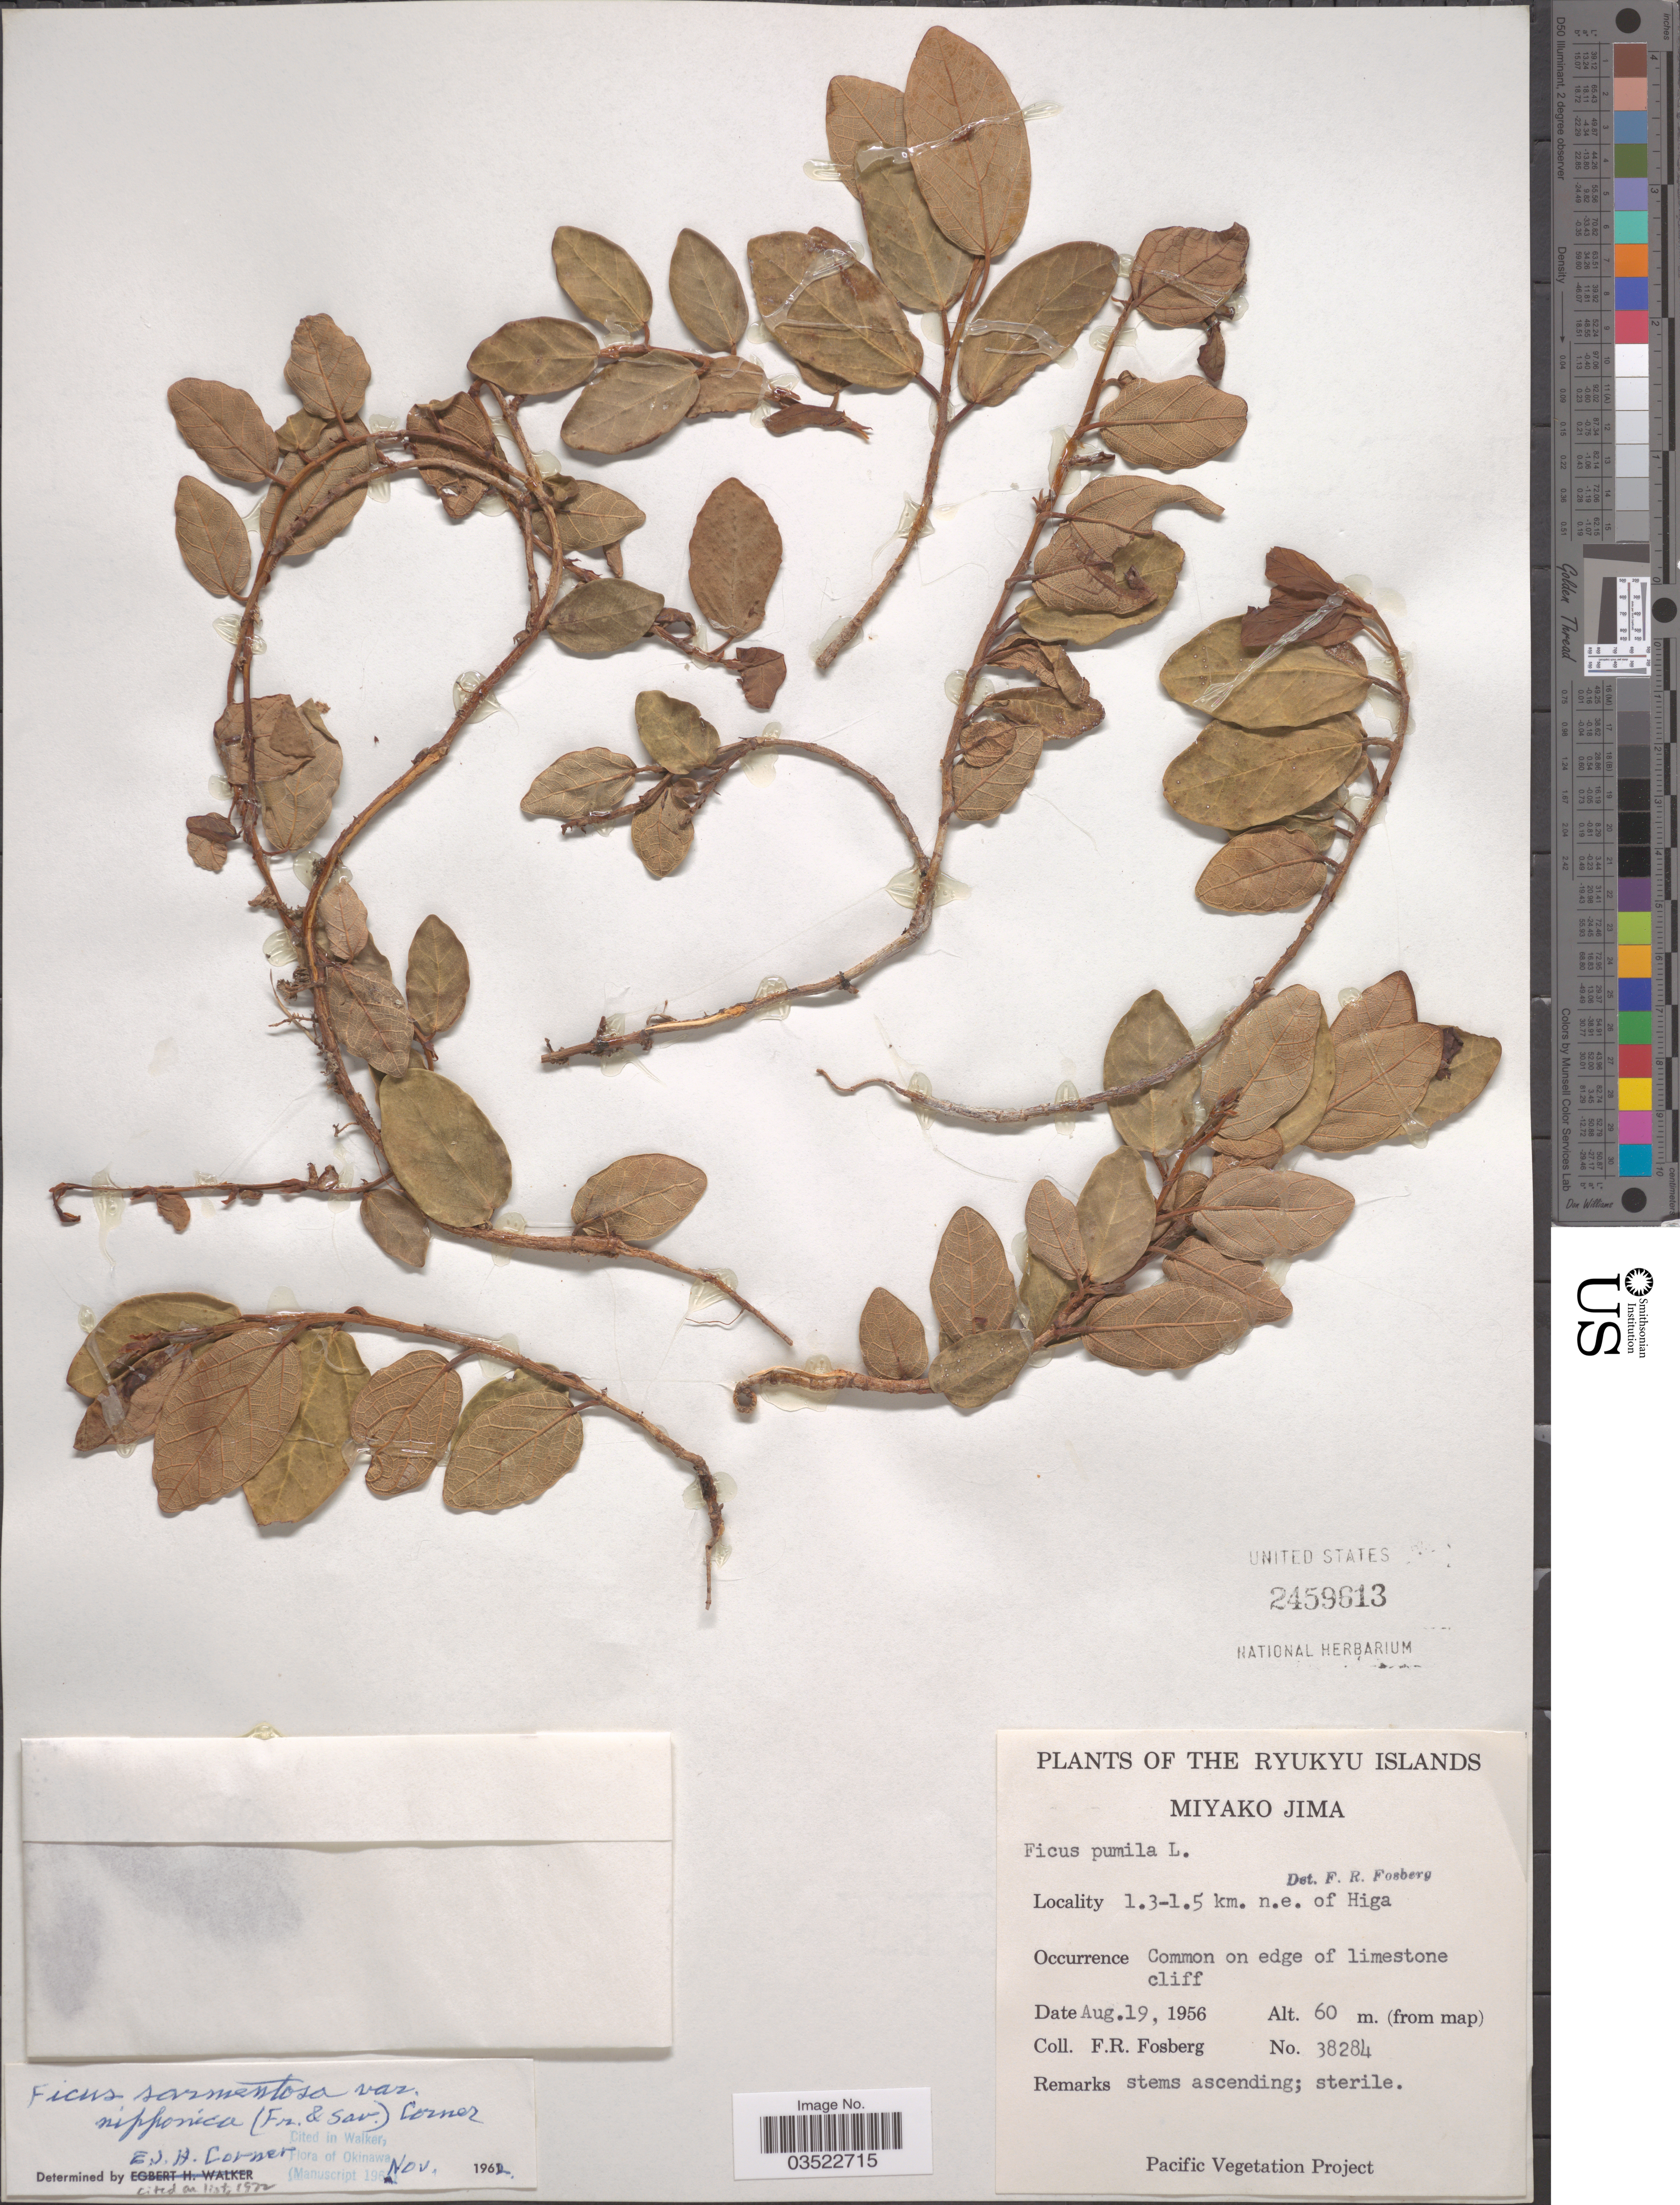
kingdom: Plantae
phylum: Tracheophyta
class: Magnoliopsida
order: Rosales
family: Moraceae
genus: Ficus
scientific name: Ficus sarmentosa var. nipponica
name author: (Franch. & Sav.) Corner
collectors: F. R. Fosberg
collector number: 38284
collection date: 1956-08-19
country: Japan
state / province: Okinawa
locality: The Ryukyu Islands. Miyako Jima. 1.3-1.5 km. n.e. of Higa.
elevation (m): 60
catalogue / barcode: US 2459613